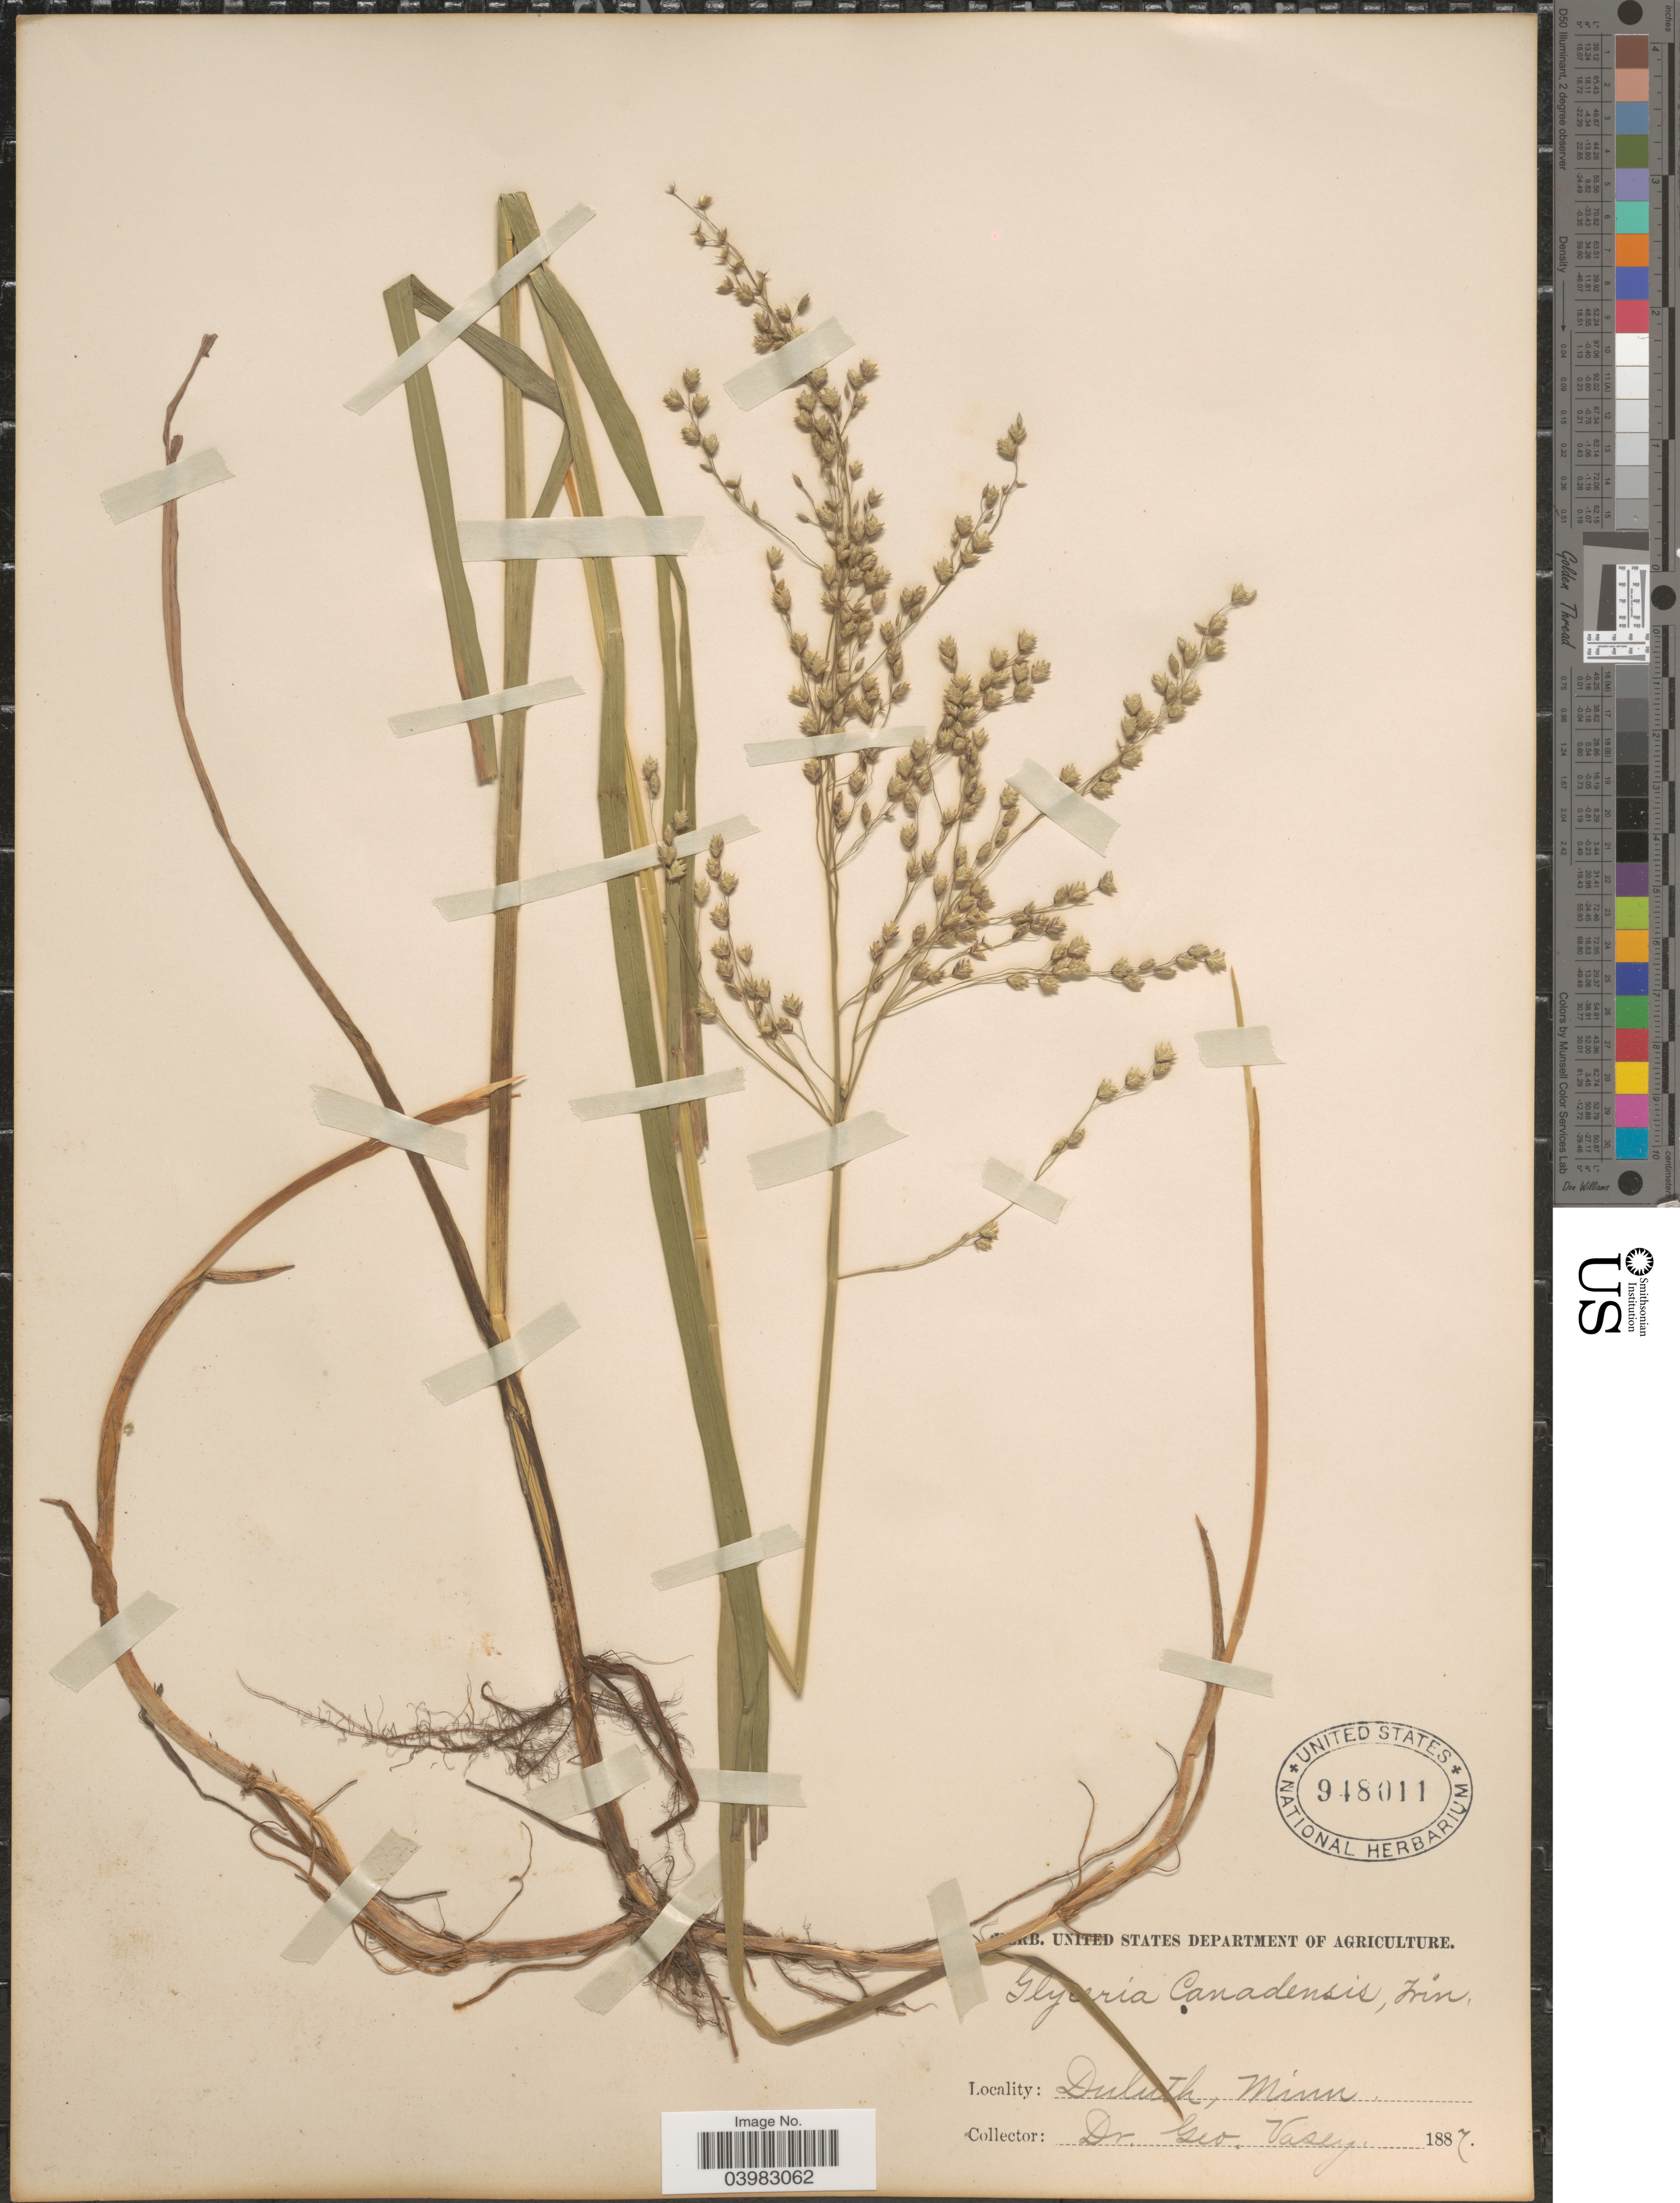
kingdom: Plantae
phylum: Tracheophyta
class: Liliopsida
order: Poales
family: Poaceae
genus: Glyceria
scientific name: Glyceria canadensis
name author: (Michx.) Trin.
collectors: G. R. Vasey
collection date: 1887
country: United States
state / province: Minnesota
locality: Duluth.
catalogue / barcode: US 948011